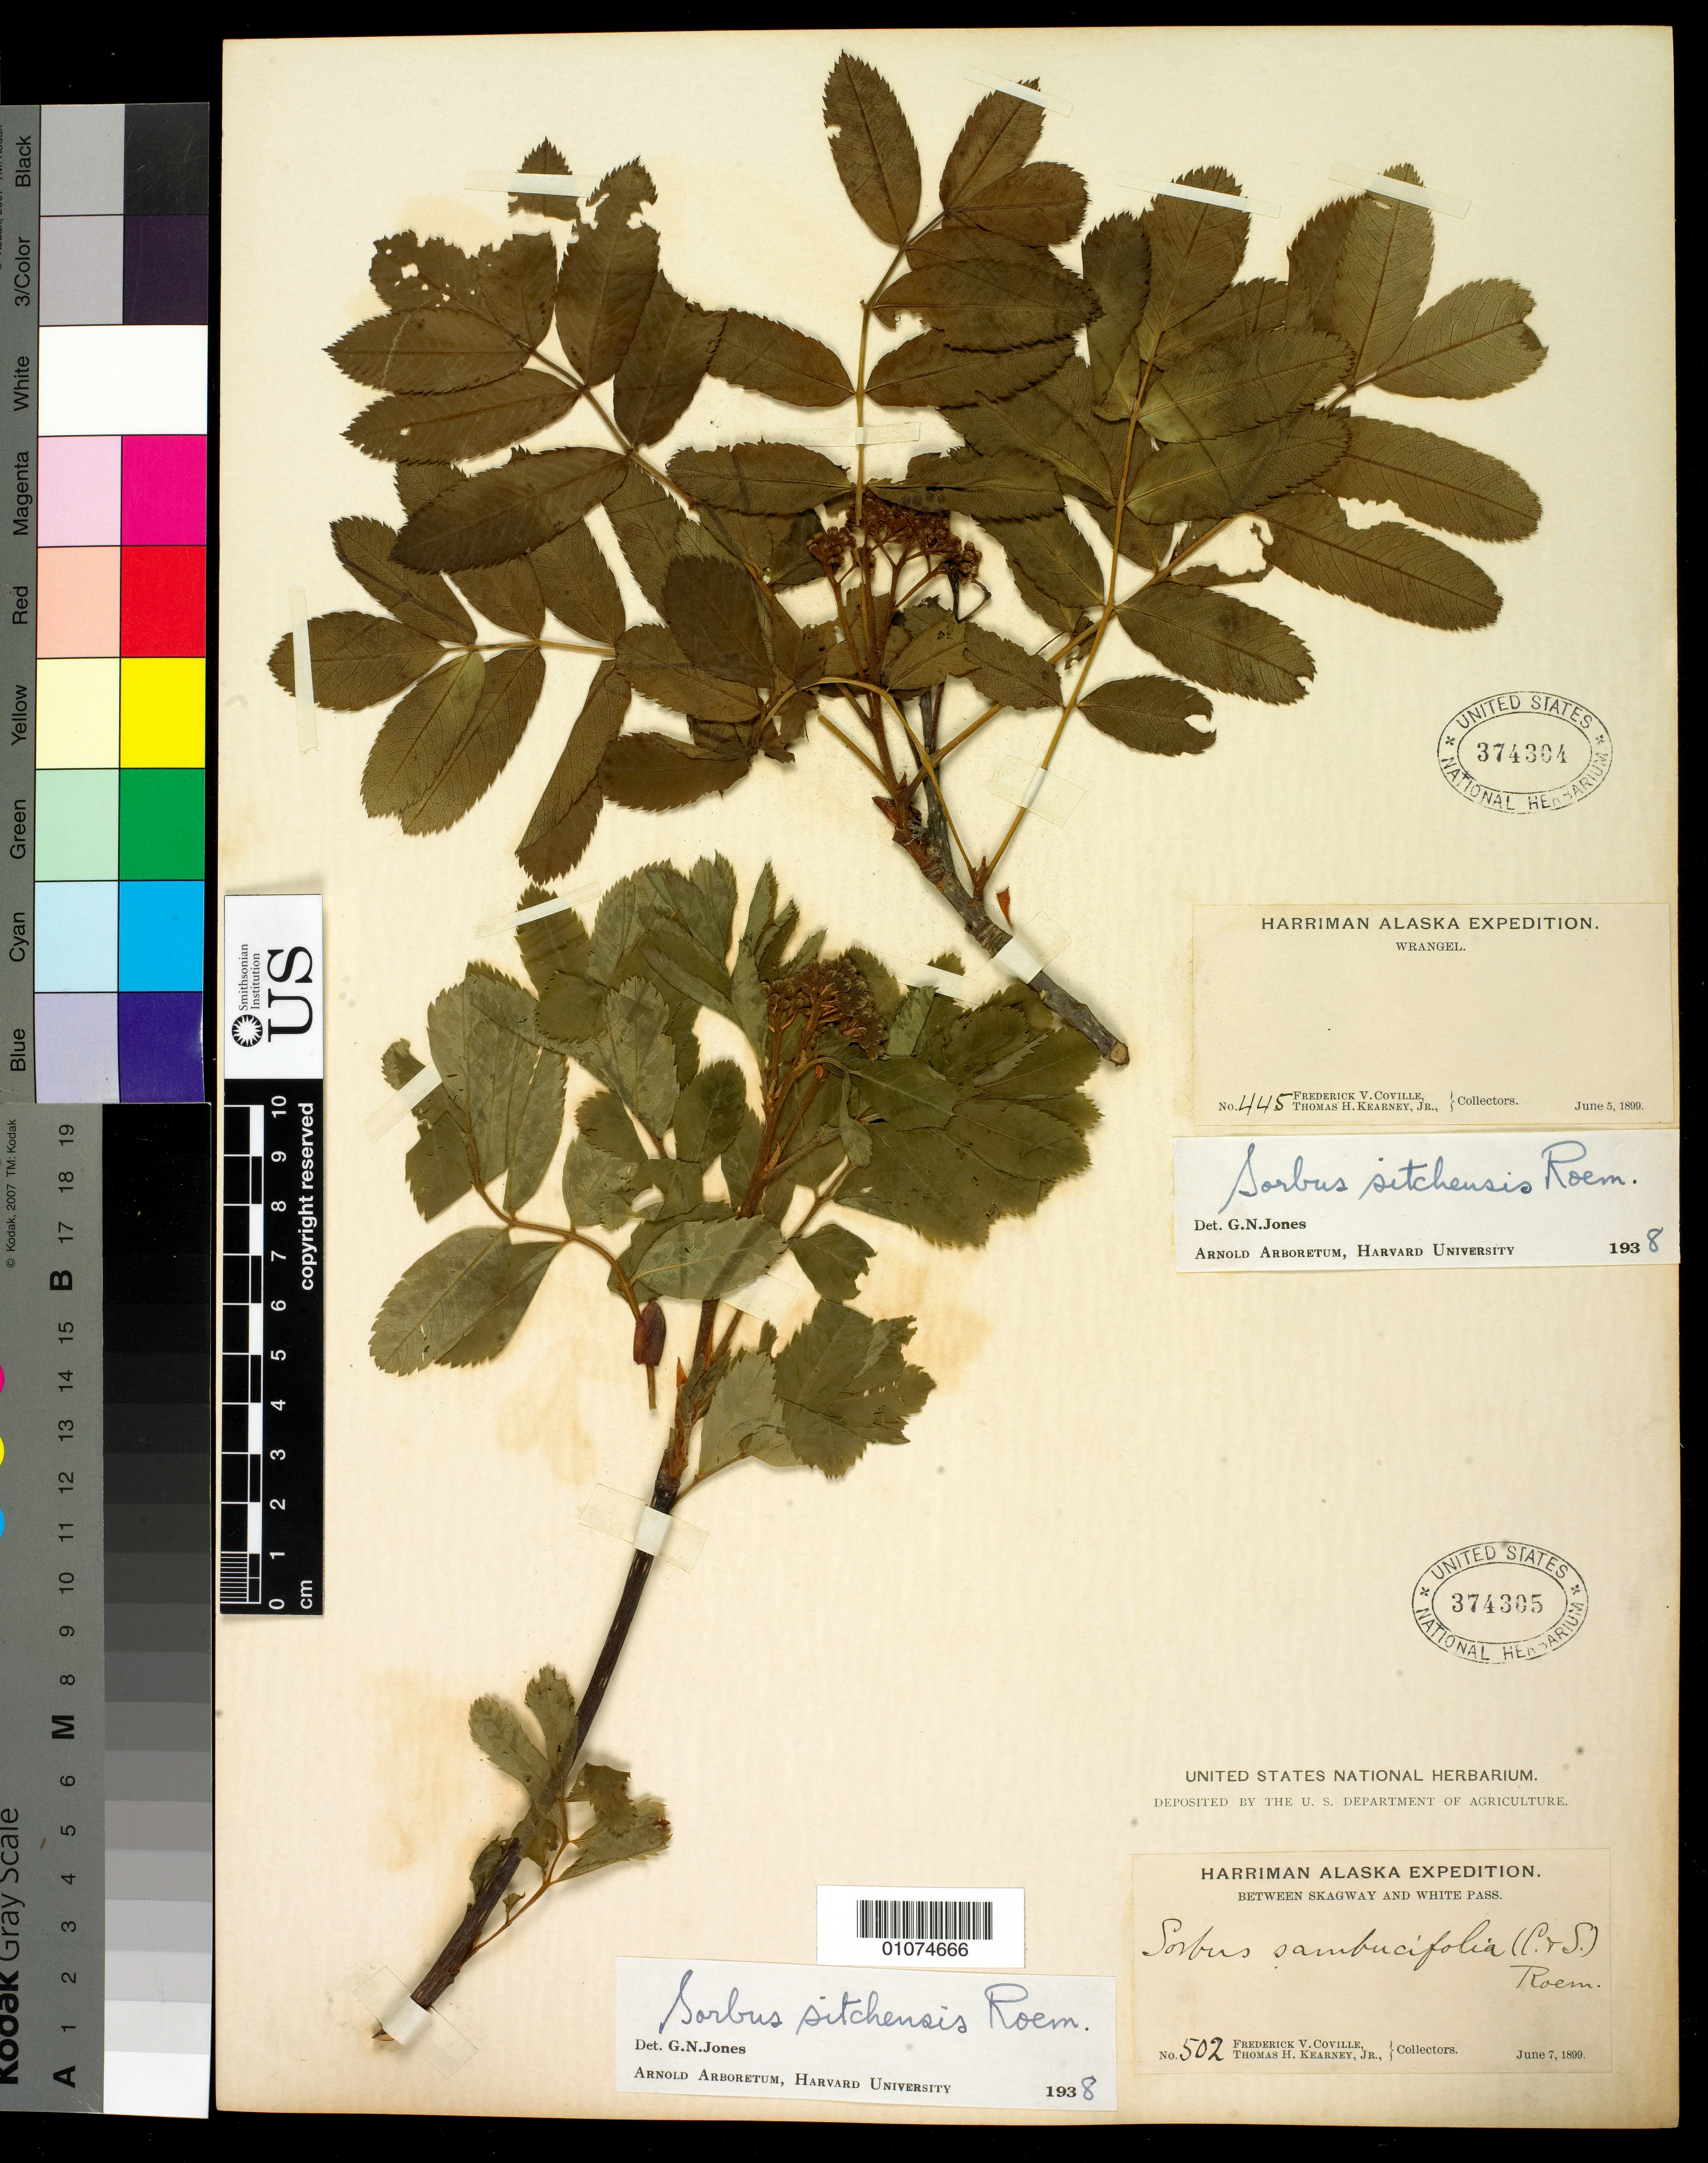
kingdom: Plantae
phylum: Tracheophyta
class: Magnoliopsida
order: Rosales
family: Rosaceae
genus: Sorbus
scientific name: Sorbus sitchensis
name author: M. Roem.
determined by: Jones, G. N.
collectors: F. V. Coville & T. H. Kearney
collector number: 502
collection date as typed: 07 Jun 1899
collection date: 1899-06-07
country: United States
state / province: Alaska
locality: Between Skagway and White Pass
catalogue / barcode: US 374305